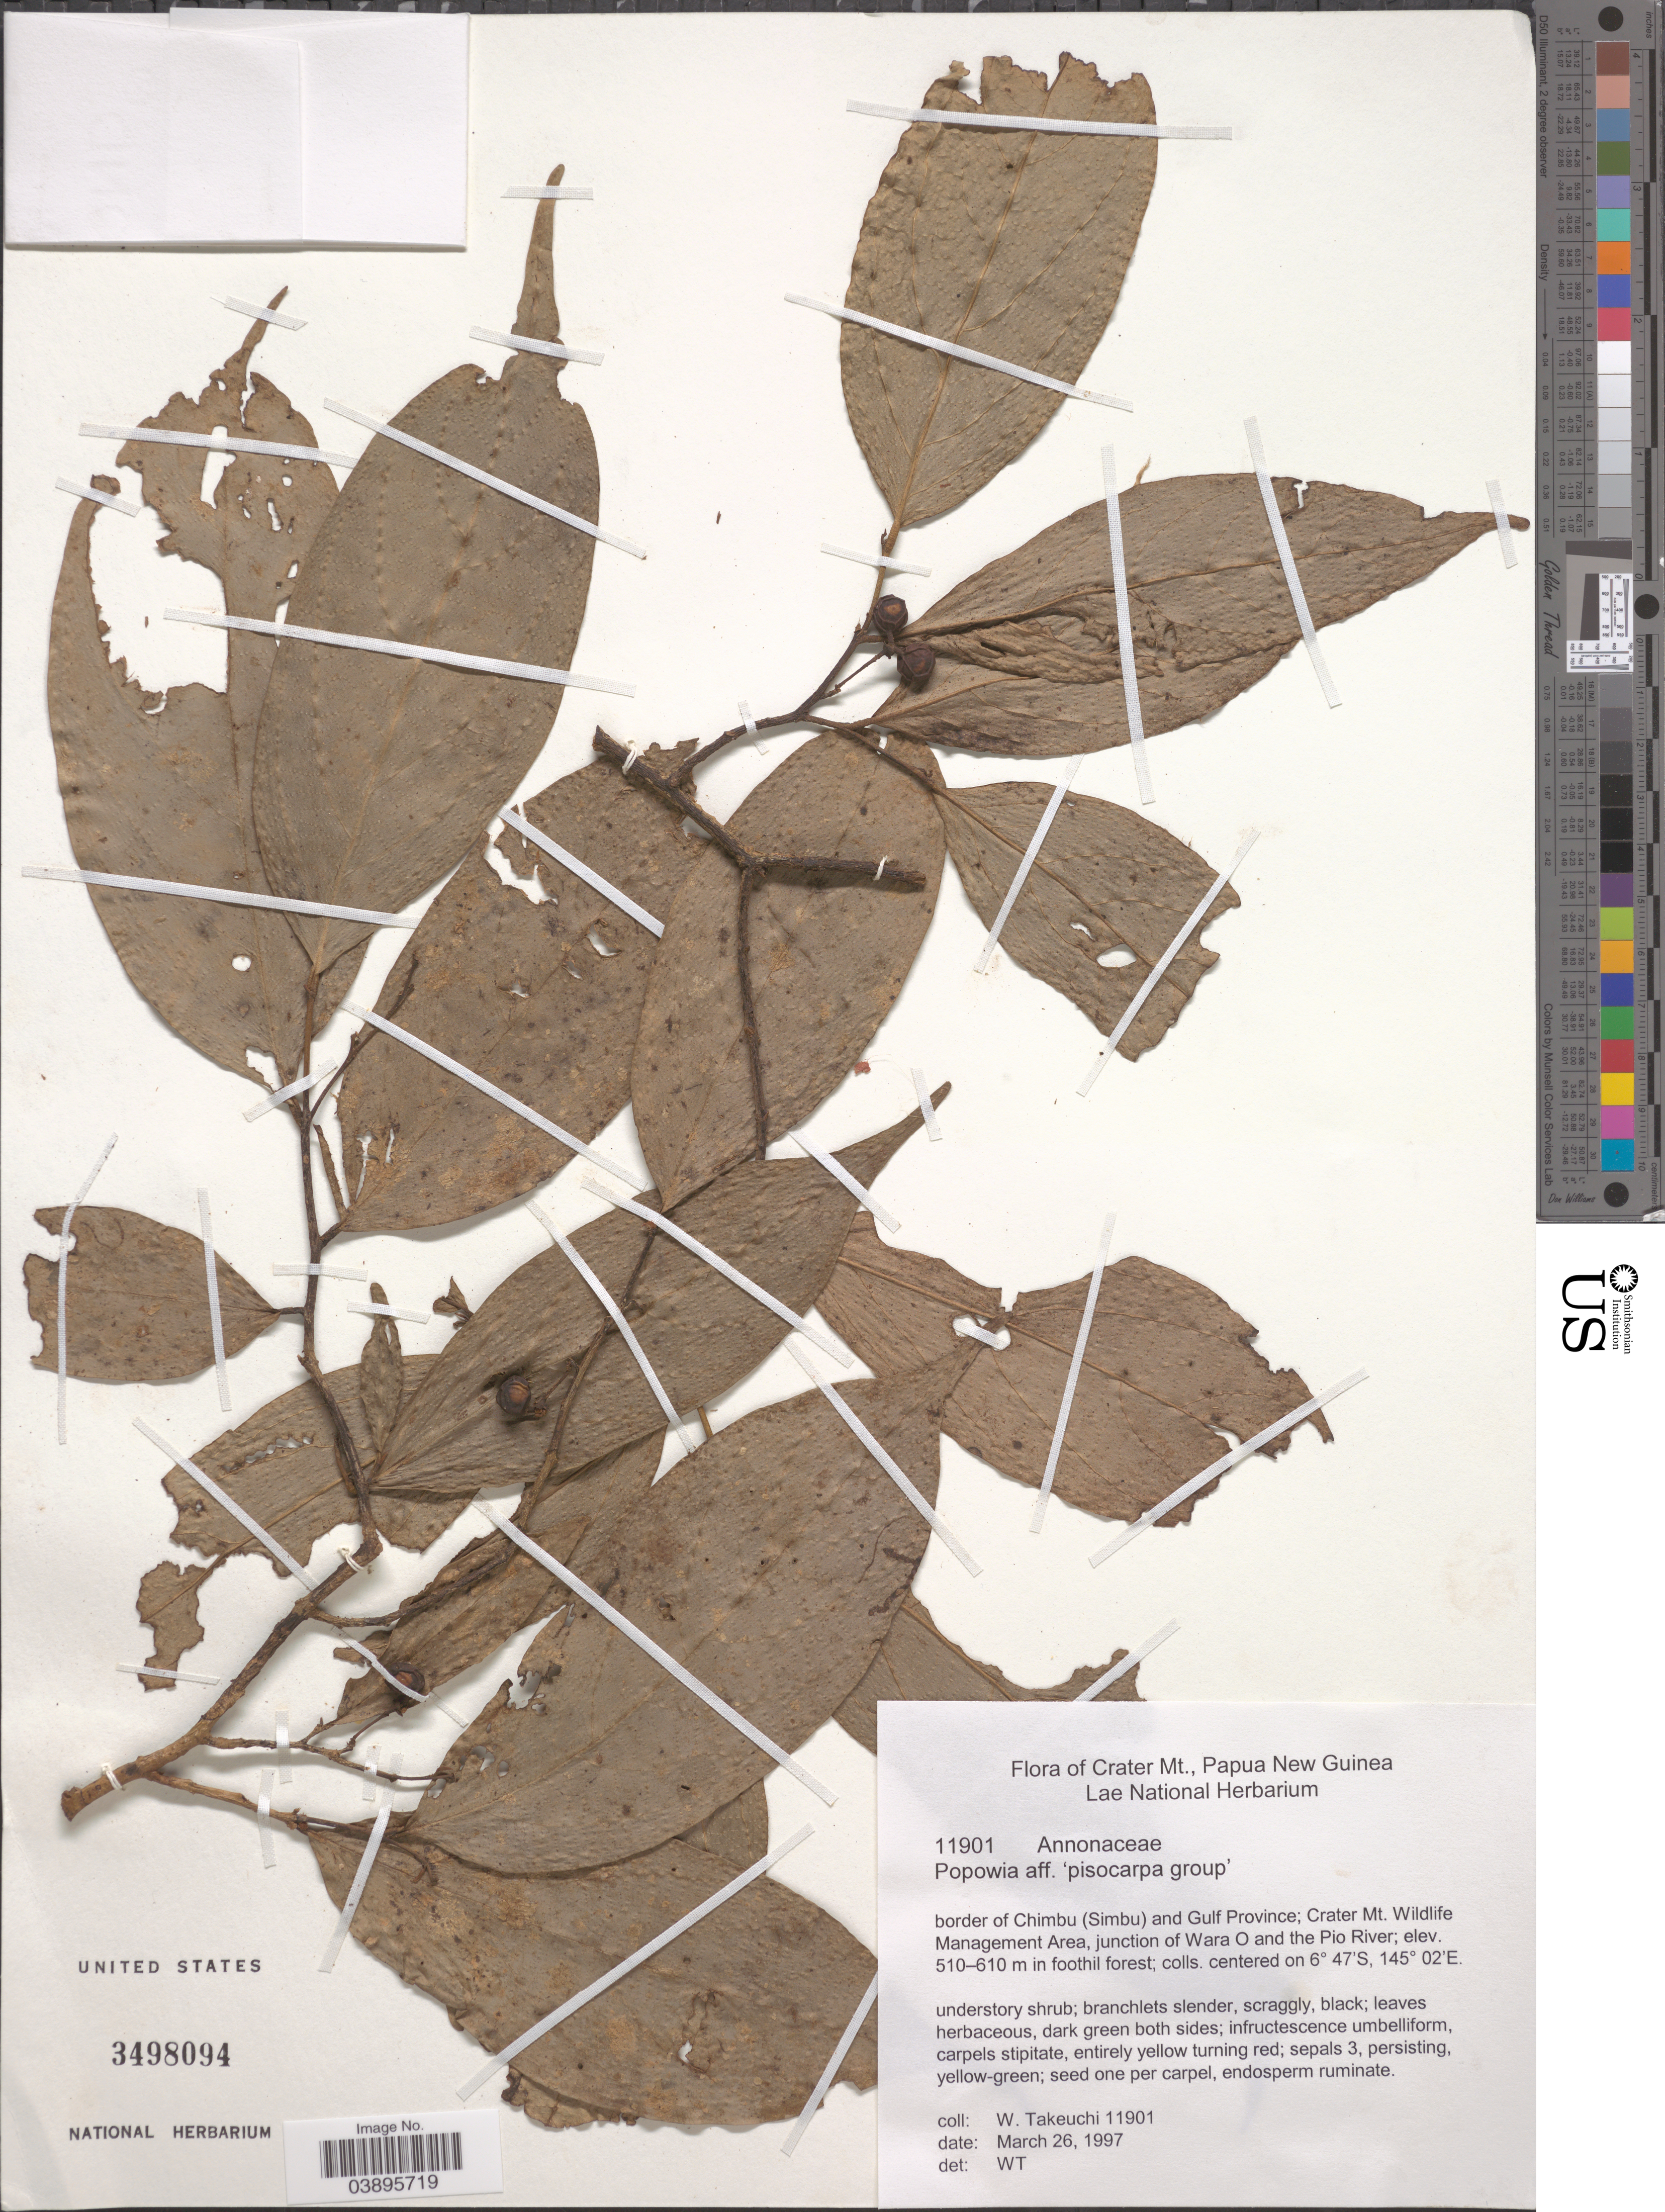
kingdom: Plantae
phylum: Tracheophyta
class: Magnoliopsida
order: Magnoliales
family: Annonaceae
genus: Popowia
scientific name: Popowia sp.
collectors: W. Takeuchi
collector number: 11901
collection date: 1997-03-26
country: Papua New Guinea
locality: Crater Mt. Border of Chimbu (Simbu) and Gulf Province; Crater Mt. Wildlife Managament Area, junction of Wara O and the Pio River.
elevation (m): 510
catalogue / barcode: US 3498094